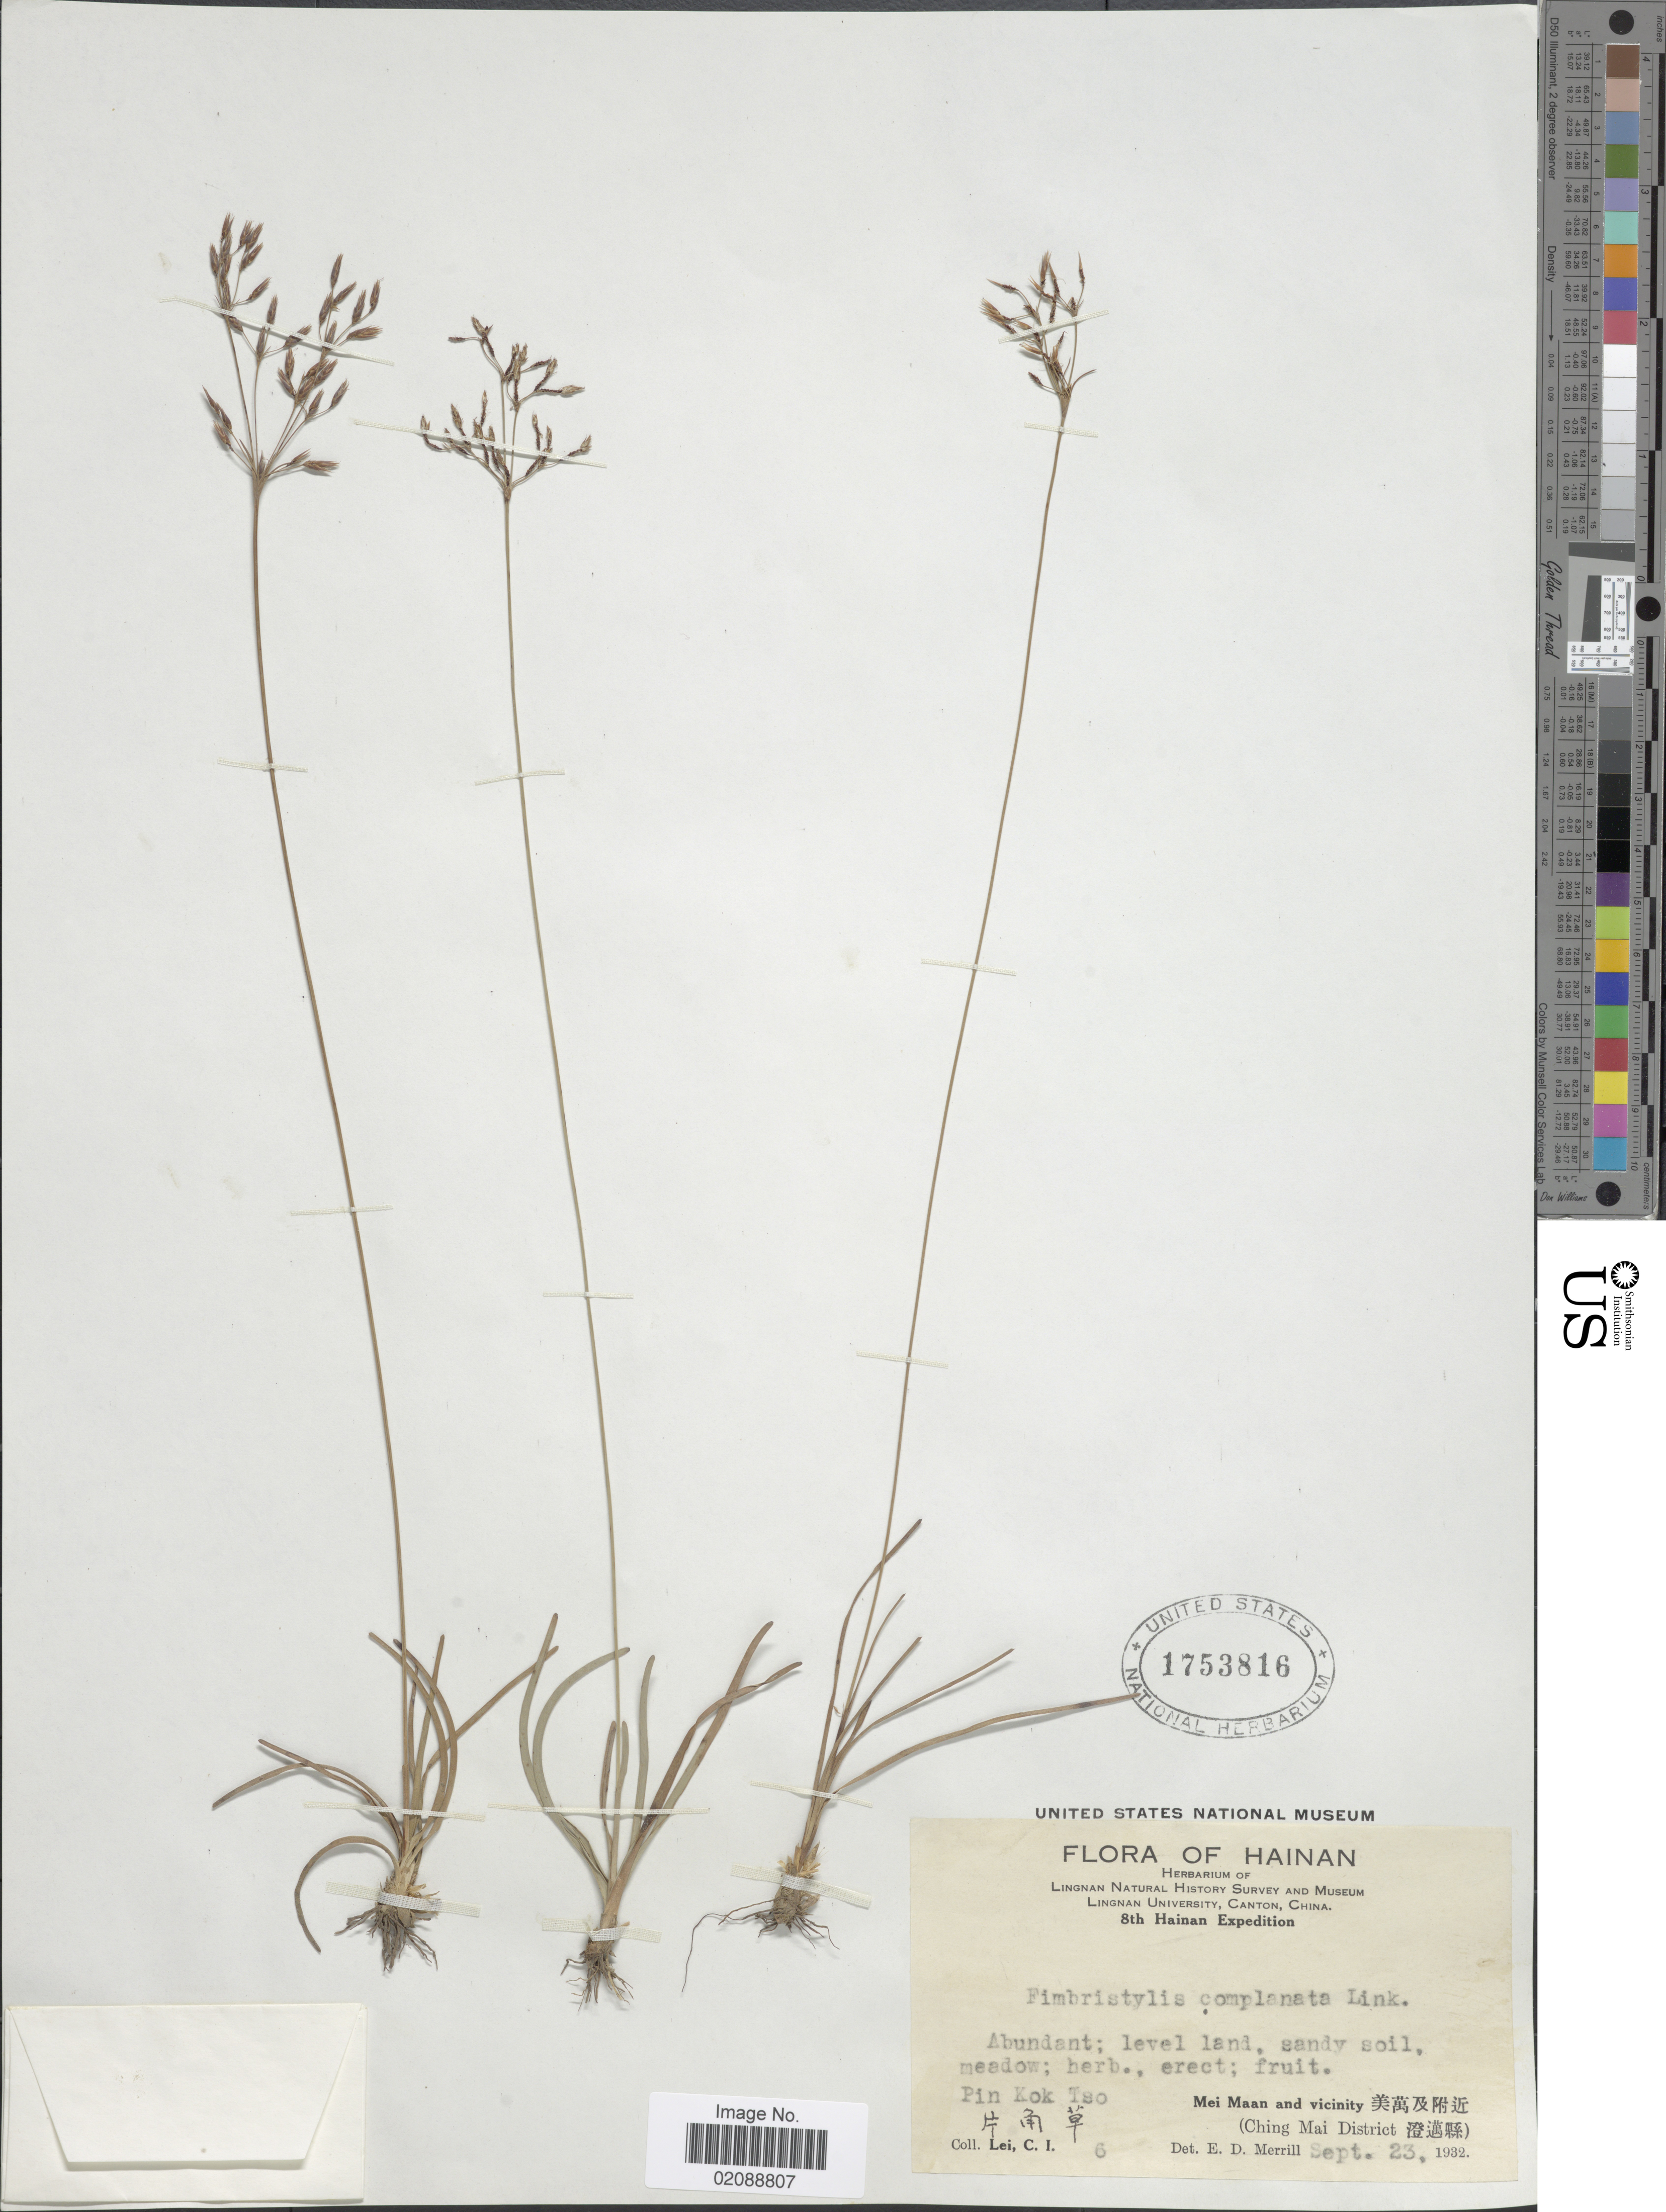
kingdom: Plantae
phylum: Tracheophyta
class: Liliopsida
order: Poales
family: Cyperaceae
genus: Fimbristylis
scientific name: Fimbristylis complanata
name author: (Retz.) Link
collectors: C. I. Lei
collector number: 6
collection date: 1932-09-23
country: China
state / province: Hainan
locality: Pin Kok Tso, Mei Maan and vicinity (Ching Mai District).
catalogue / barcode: US 1753816